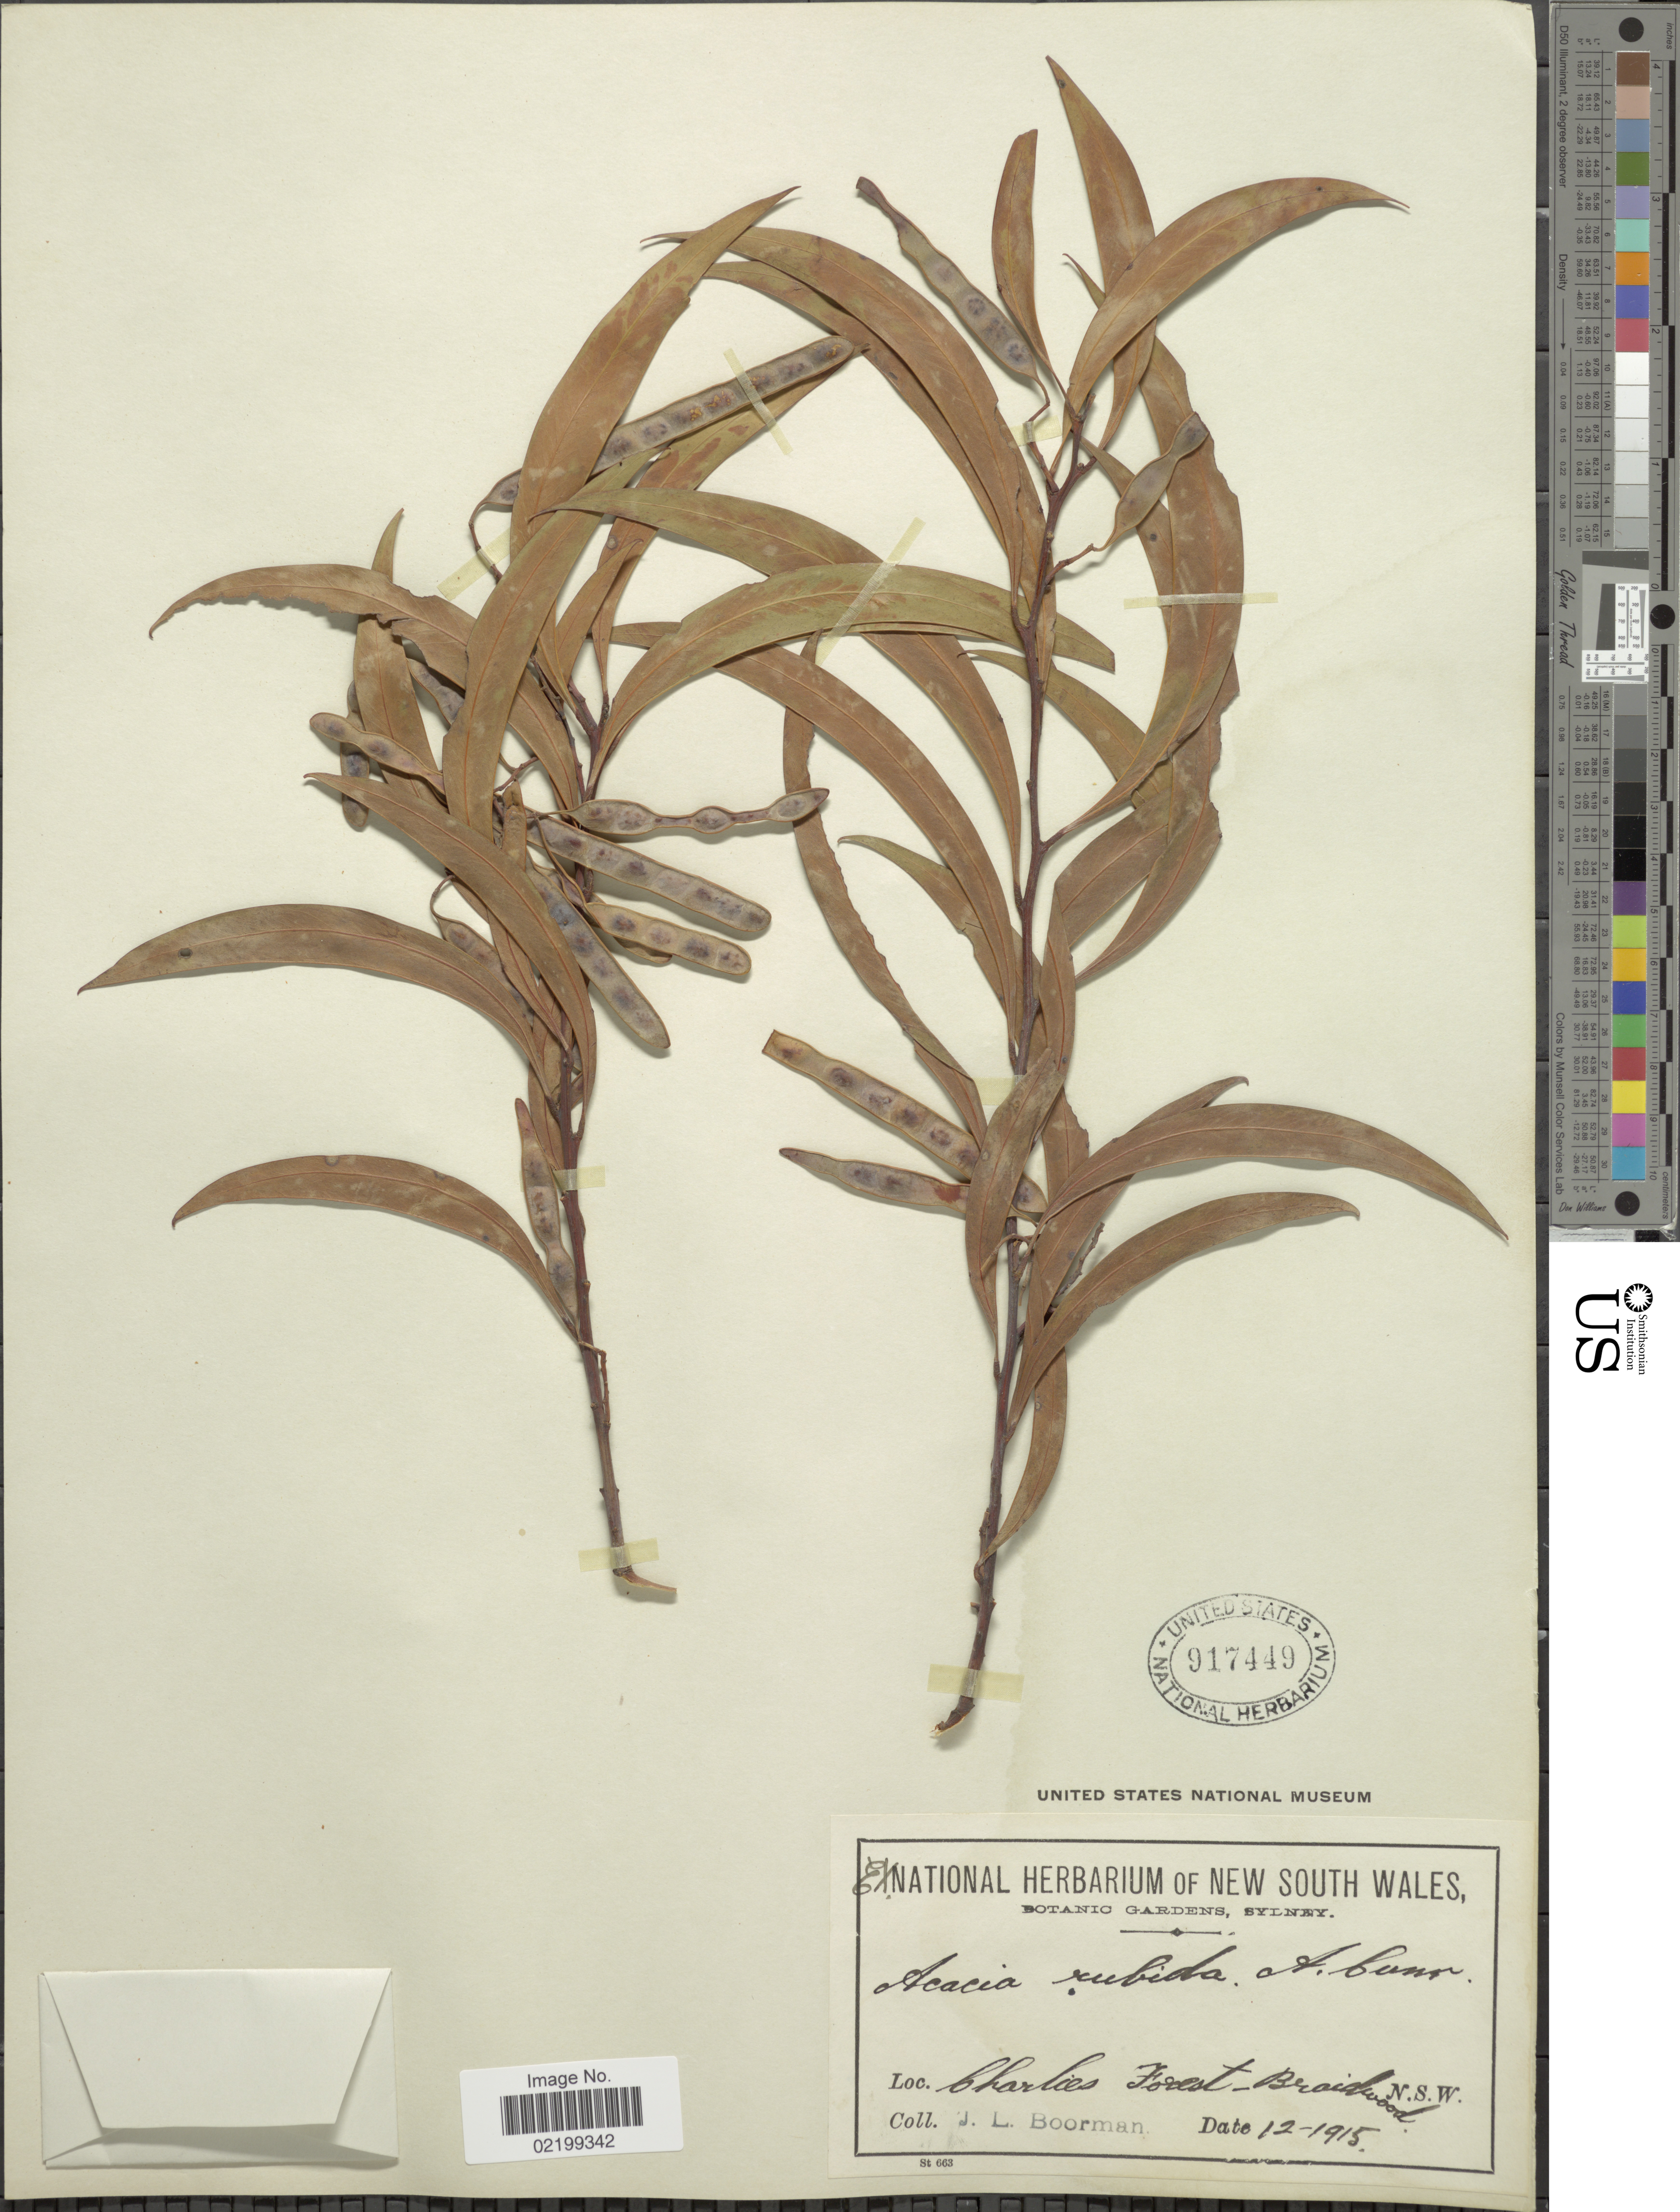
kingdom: Plantae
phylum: Tracheophyta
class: Magnoliopsida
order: Fabales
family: Fabaceae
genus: Acacia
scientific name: Acacia rubida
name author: A. Cunn.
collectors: J. Boorman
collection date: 1915-12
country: Australia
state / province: New South Wales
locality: Charlies [Charleys] Forest-Braidwood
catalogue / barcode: US 917449